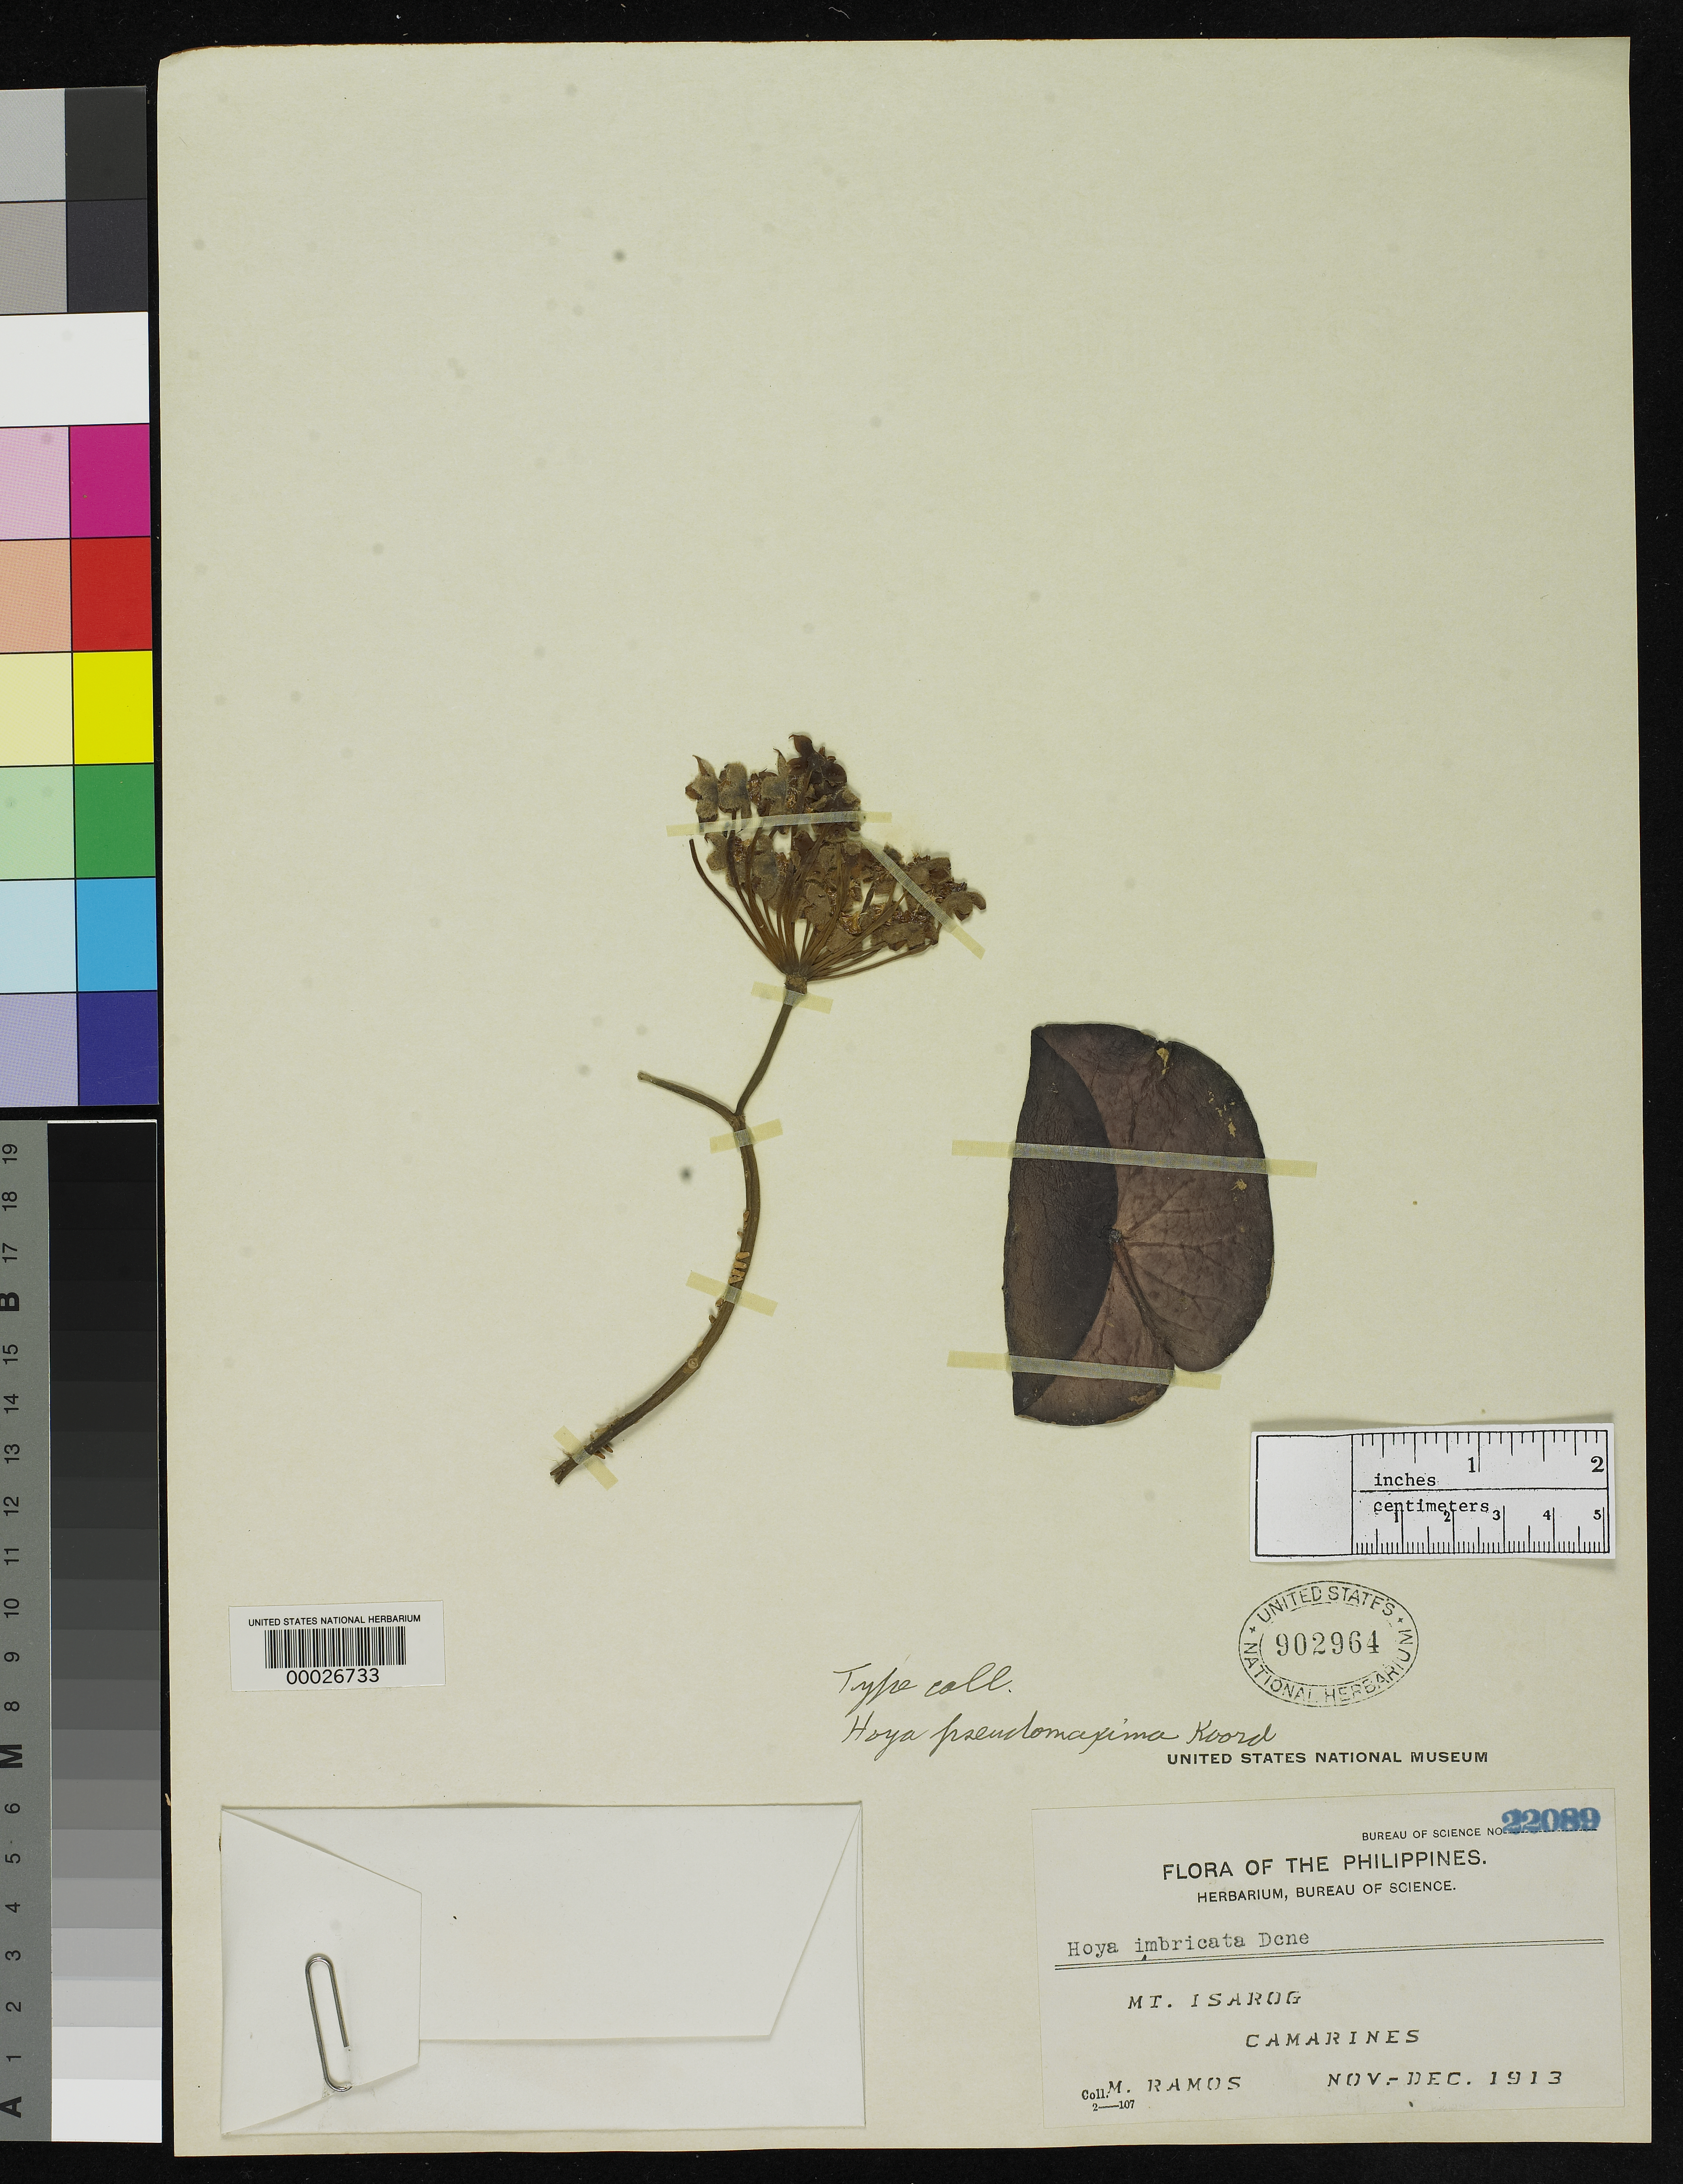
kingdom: Plantae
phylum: Tracheophyta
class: Magnoliopsida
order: Gentianales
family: Apocynaceae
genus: Hoya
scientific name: Hoya pseudomaxima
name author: Koord.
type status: Isotype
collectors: M. Ramos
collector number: Bur. Sci. 22089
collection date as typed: Nov 1913 to -- Dec 1913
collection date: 1913-11/1913-12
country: Philippines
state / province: Bicol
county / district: Camarines Norte / Camarines Sur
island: Luzon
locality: Mt. Isarog.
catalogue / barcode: US 902964